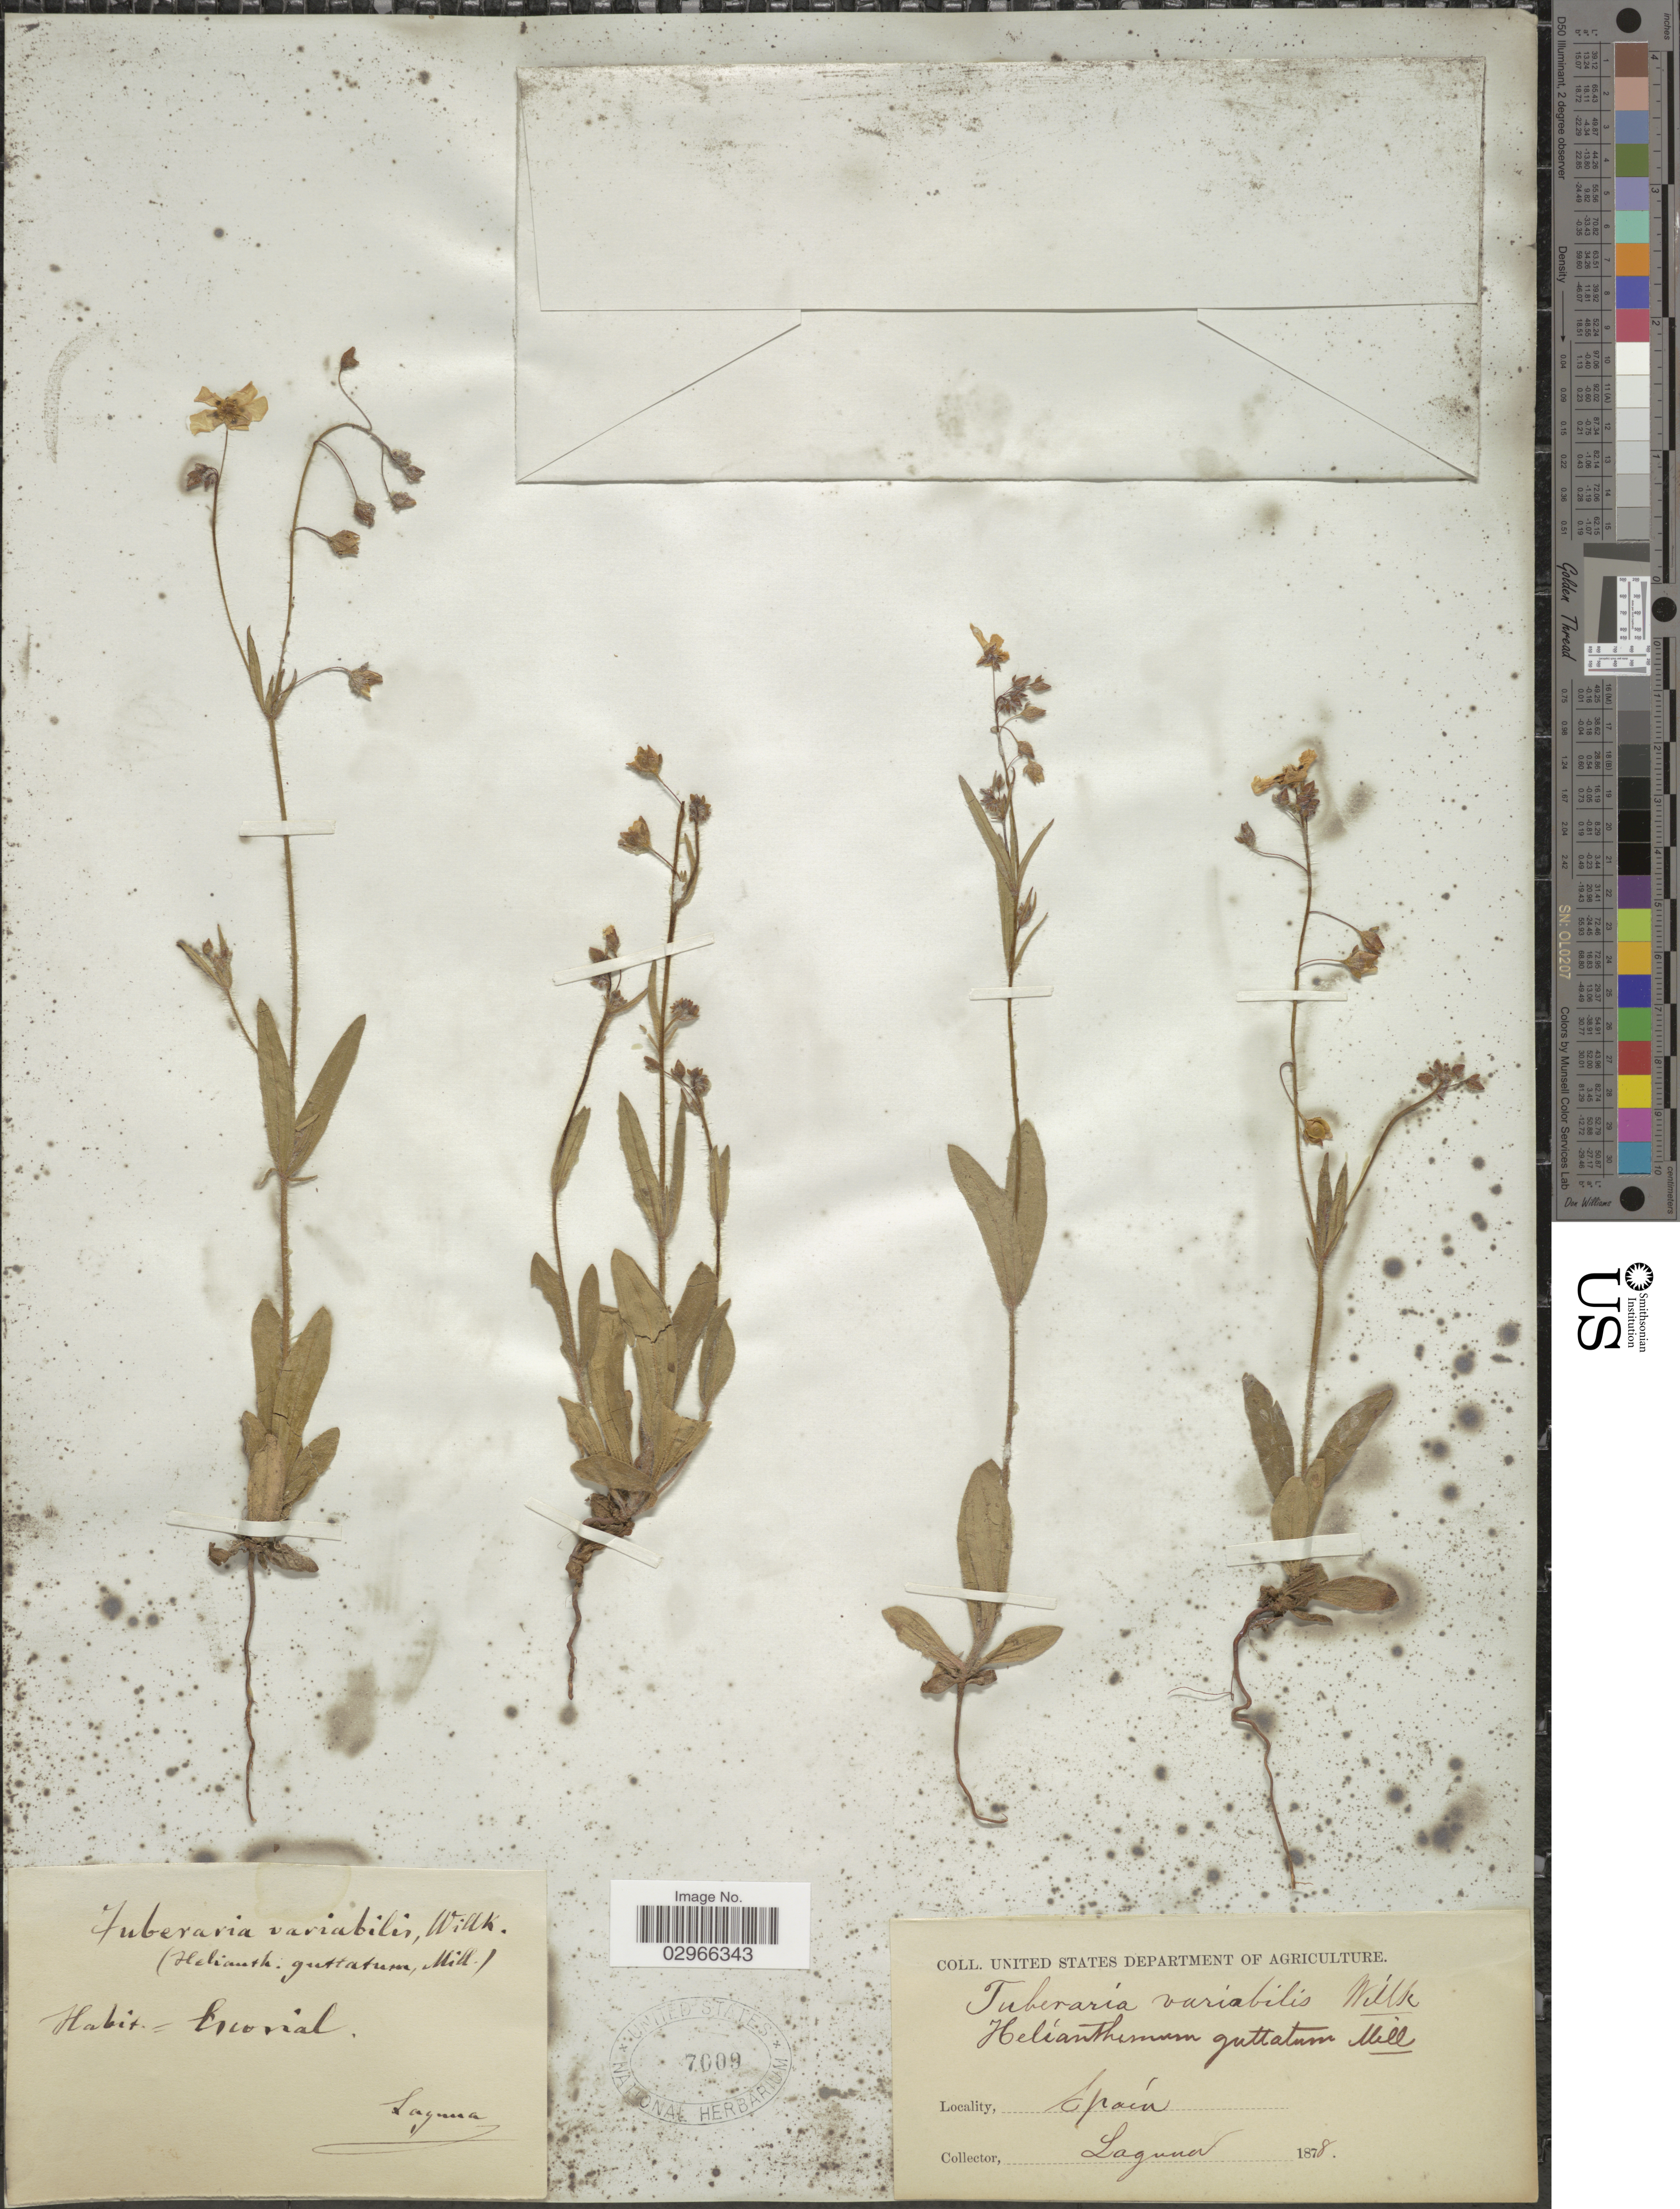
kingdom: Plantae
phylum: Tracheophyta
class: Magnoliopsida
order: Malvales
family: Cistaceae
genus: Tuberaria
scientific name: Tuberaria variabilis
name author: (Spach) Willk.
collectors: -. Laguna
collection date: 1878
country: Spain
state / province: Madrid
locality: Escorial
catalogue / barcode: US 7009